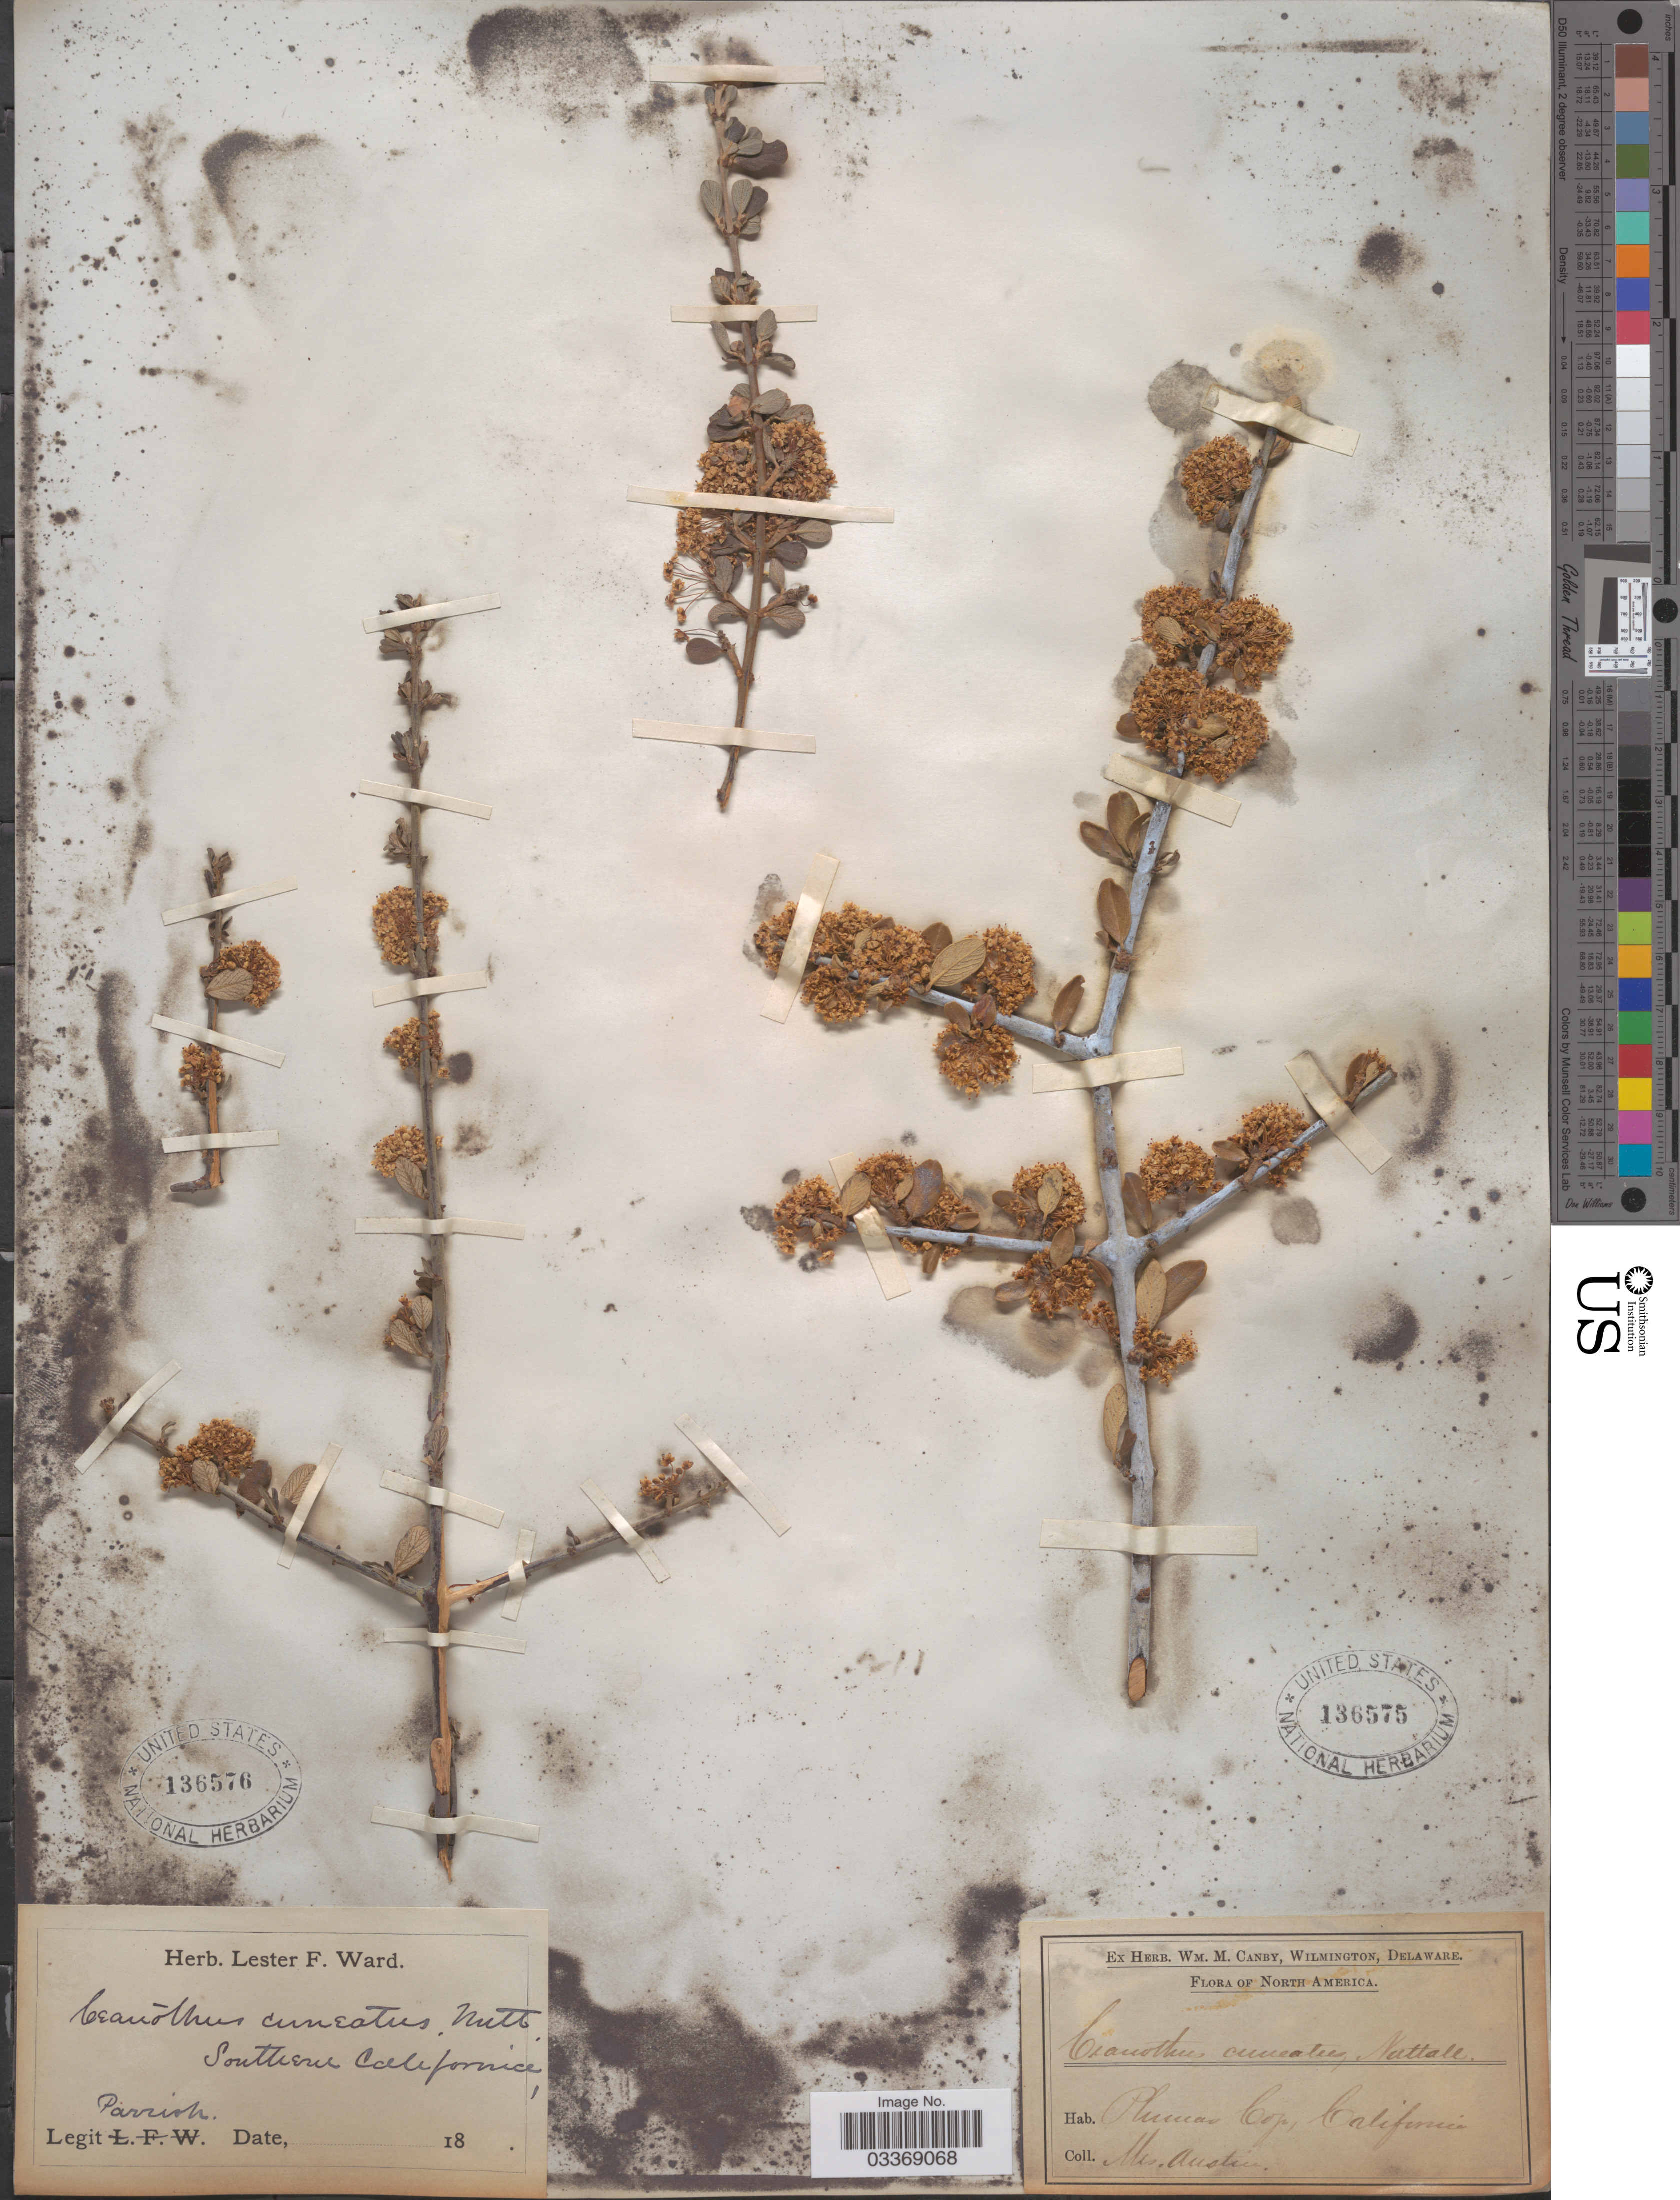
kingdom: Plantae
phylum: Tracheophyta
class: Magnoliopsida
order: Rosales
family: Rhamnaceae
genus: Ceanothus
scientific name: Ceanothus cuneatus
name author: (Hook.) Nutt.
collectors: Parrish, --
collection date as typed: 18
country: United States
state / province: California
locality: Southern California.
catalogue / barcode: US 136576-2